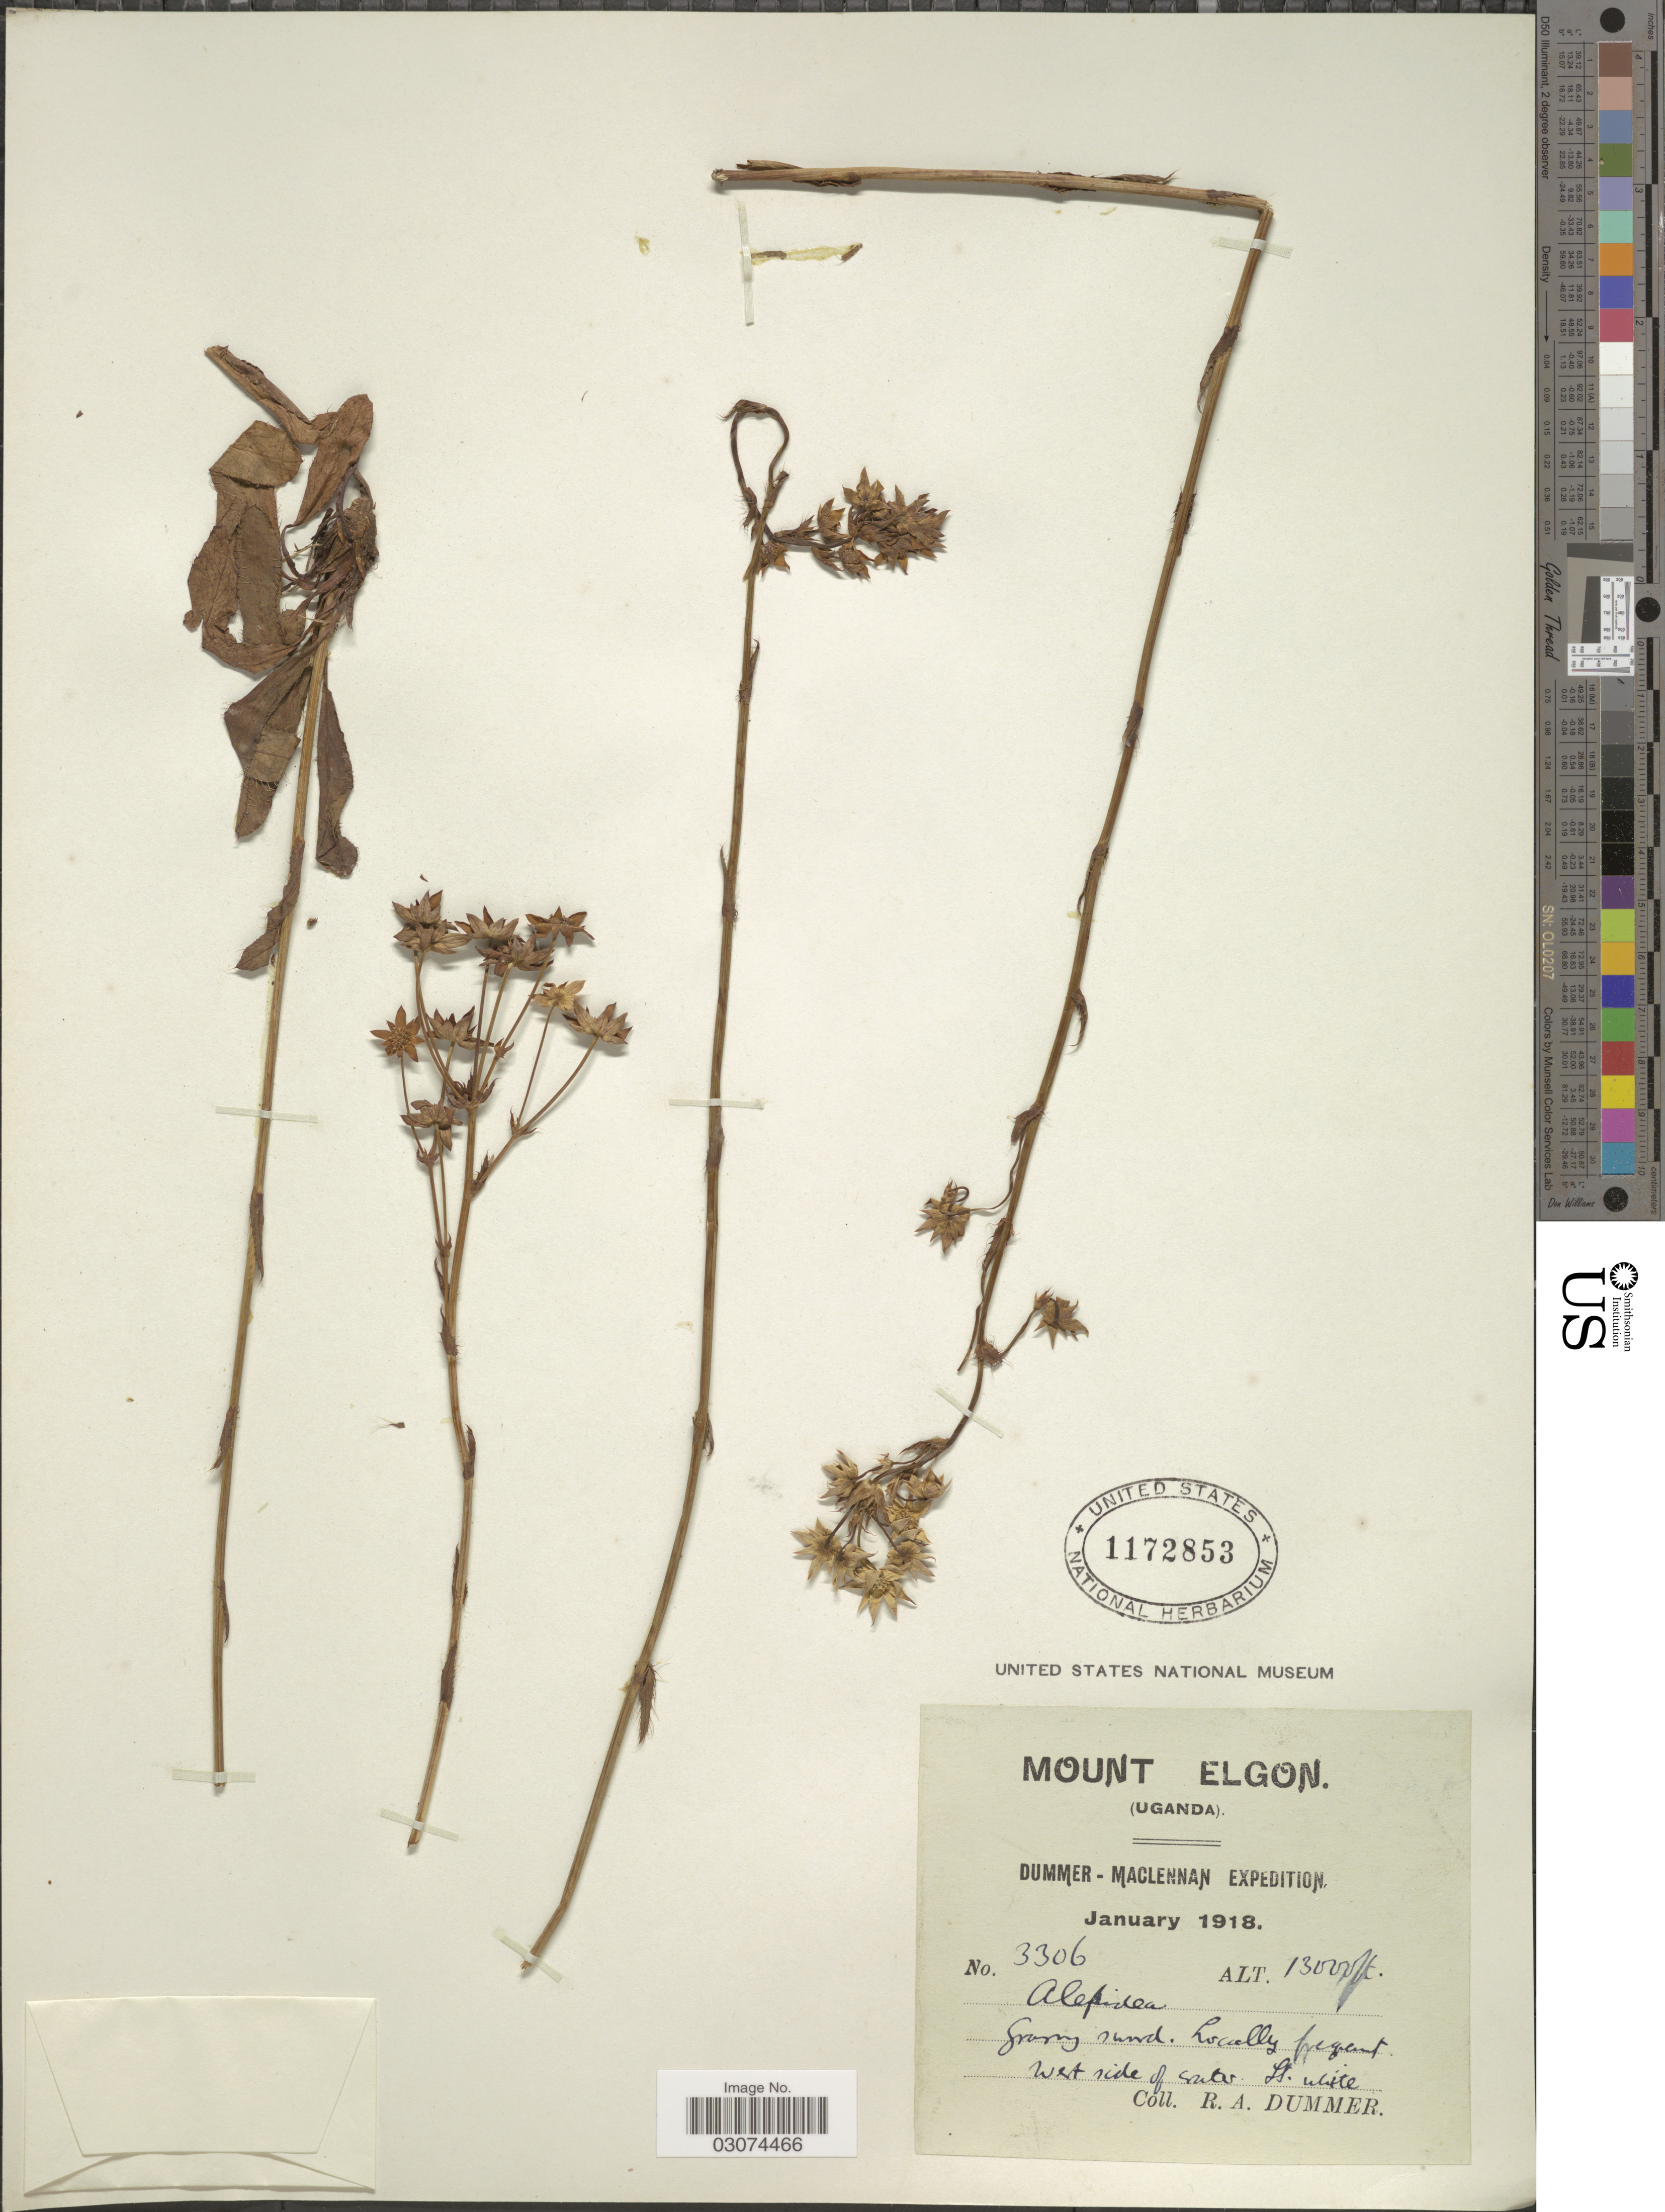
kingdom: Plantae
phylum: Tracheophyta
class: Magnoliopsida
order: Apiales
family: Apiaceae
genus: Alepidea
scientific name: Alepidea sp.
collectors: R. Dümmer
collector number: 3306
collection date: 1918-01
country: Uganda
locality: Mount Elgon. West side of crater.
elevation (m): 3962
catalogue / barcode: US 1172853